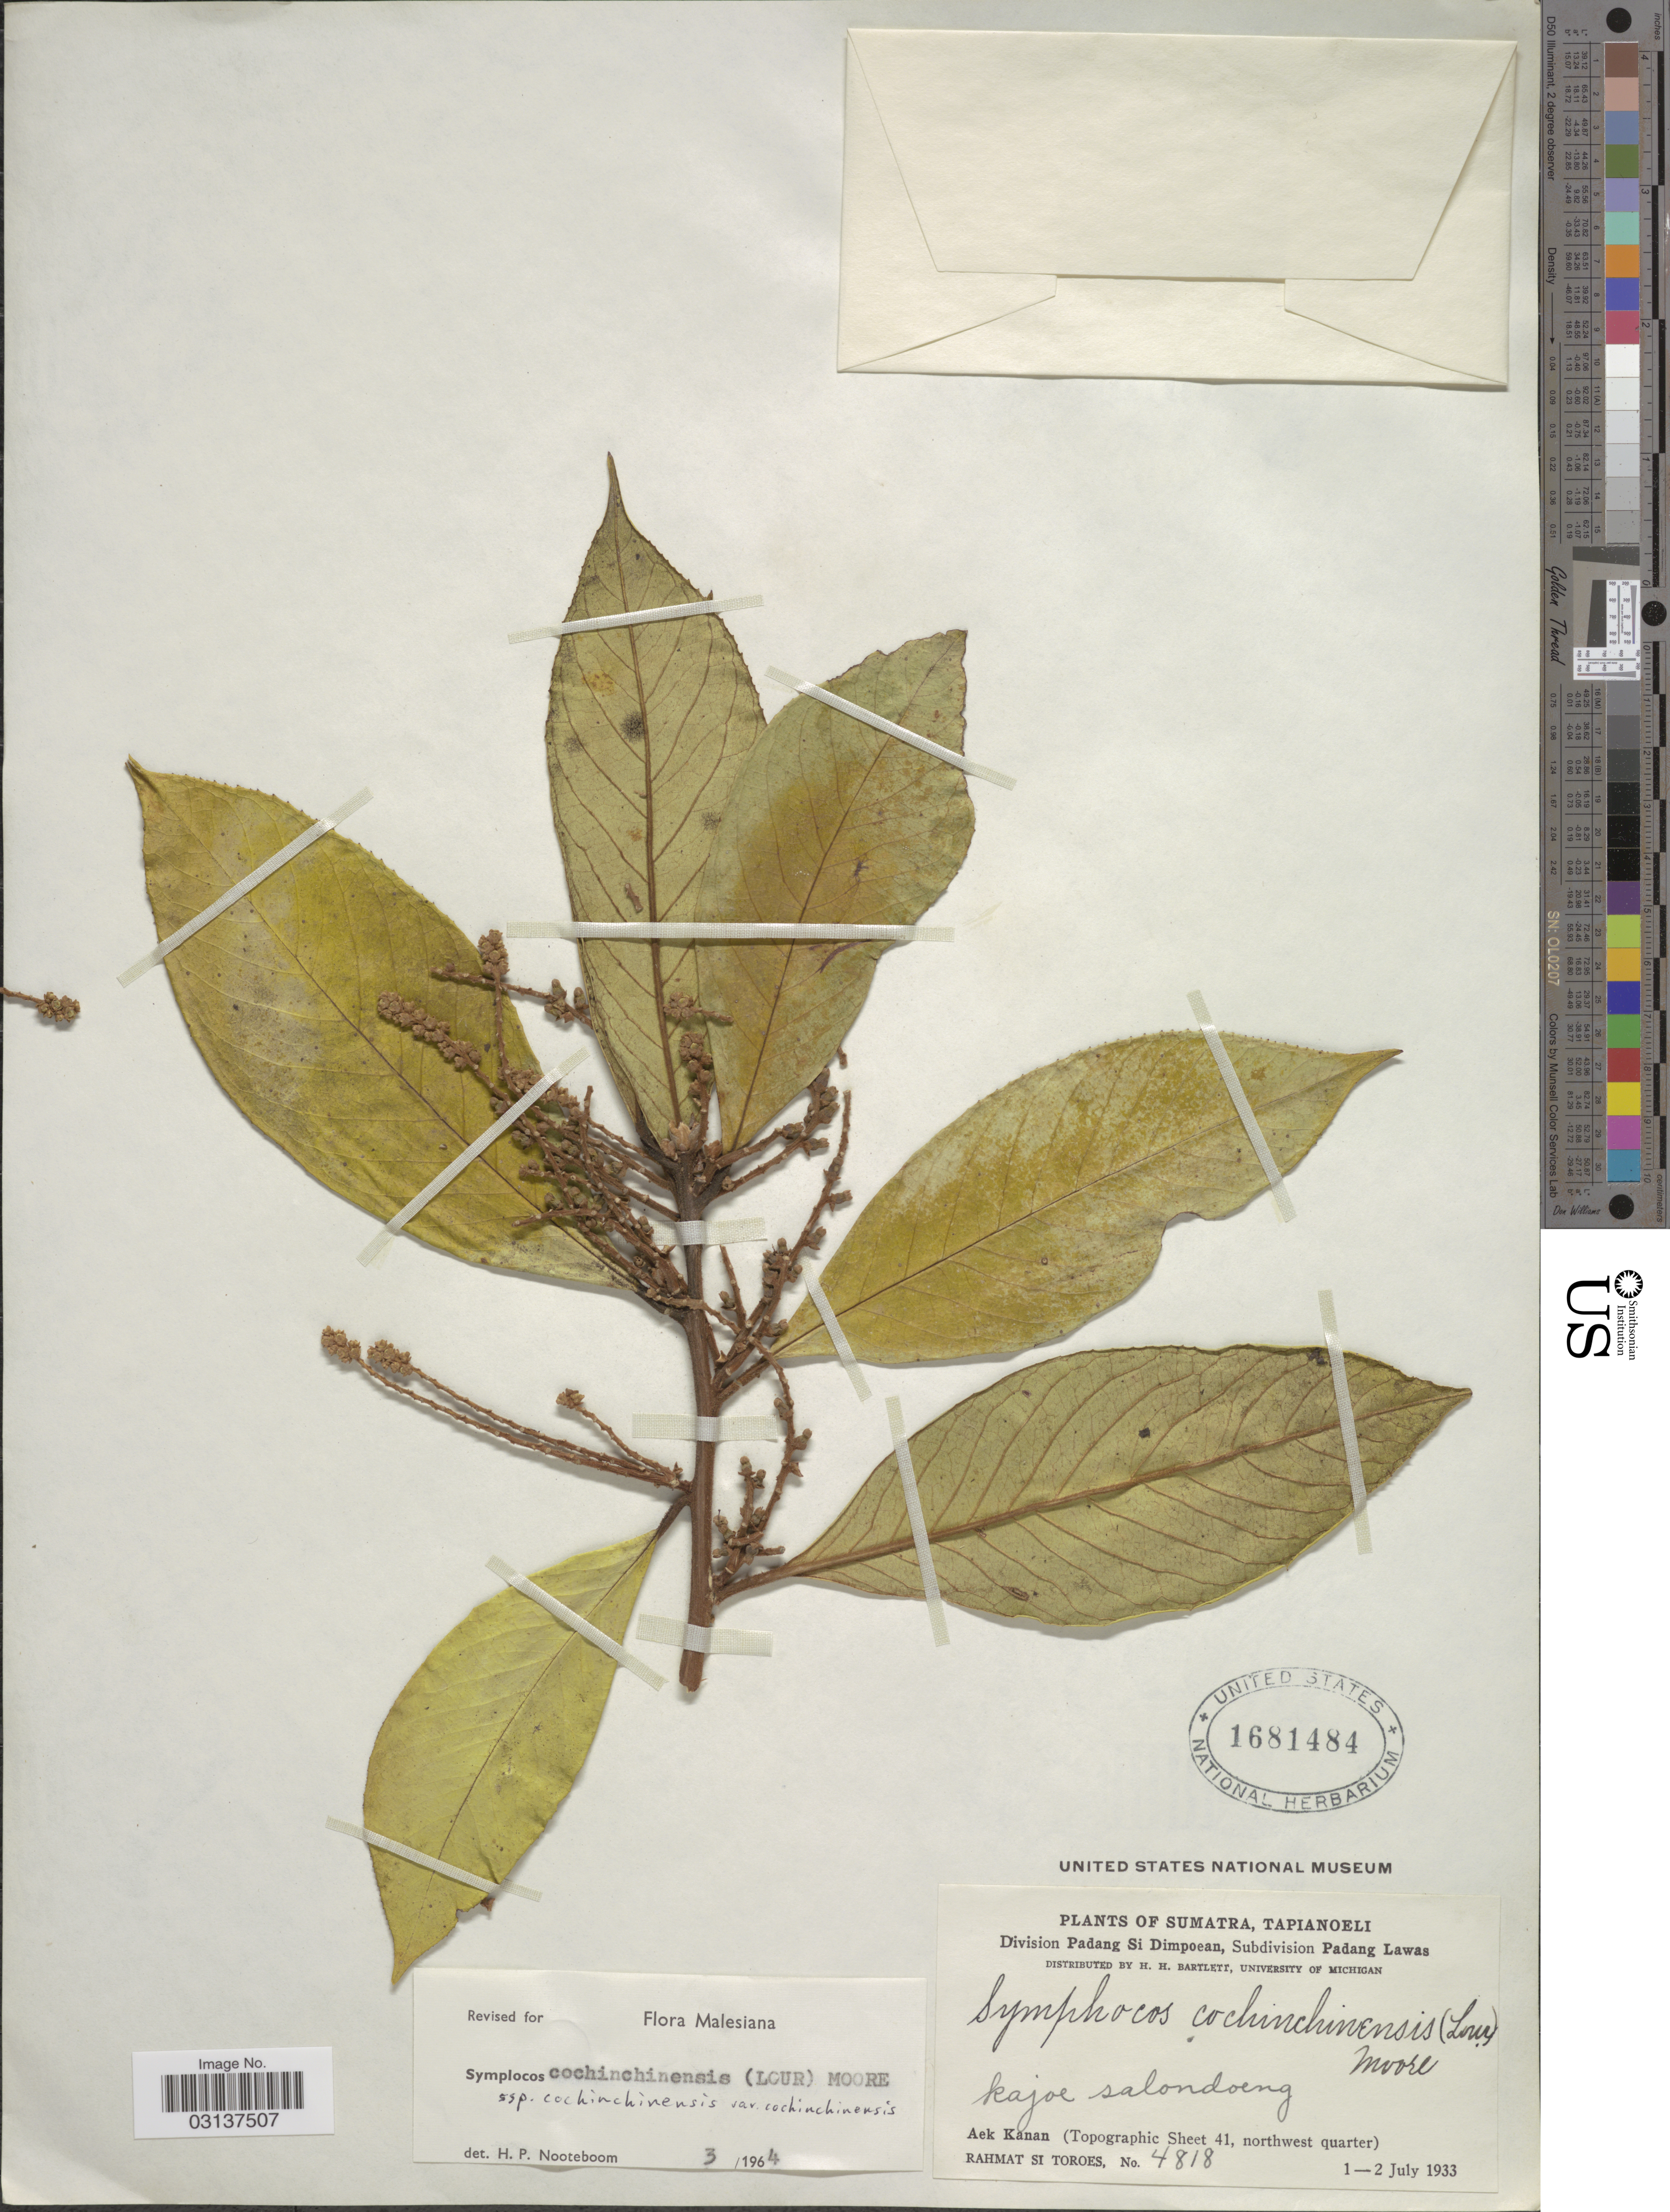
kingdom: Plantae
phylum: Tracheophyta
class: Magnoliopsida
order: Ericales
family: Symplocaceae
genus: Symplocos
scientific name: Symplocos cochinchinensis subsp. cochinchinensis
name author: (Lour.) S. Moore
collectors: Rahmat Si Boeea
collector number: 4818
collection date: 1933-07-01/1933-07-02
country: Indonesia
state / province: Sumatra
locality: Tapianoeli, Division Padang Si Dimpoean, Subdivision Padang Lawas. Aek Kanan (Topographic Sheet 41, northwest quarter).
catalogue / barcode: US 1681484